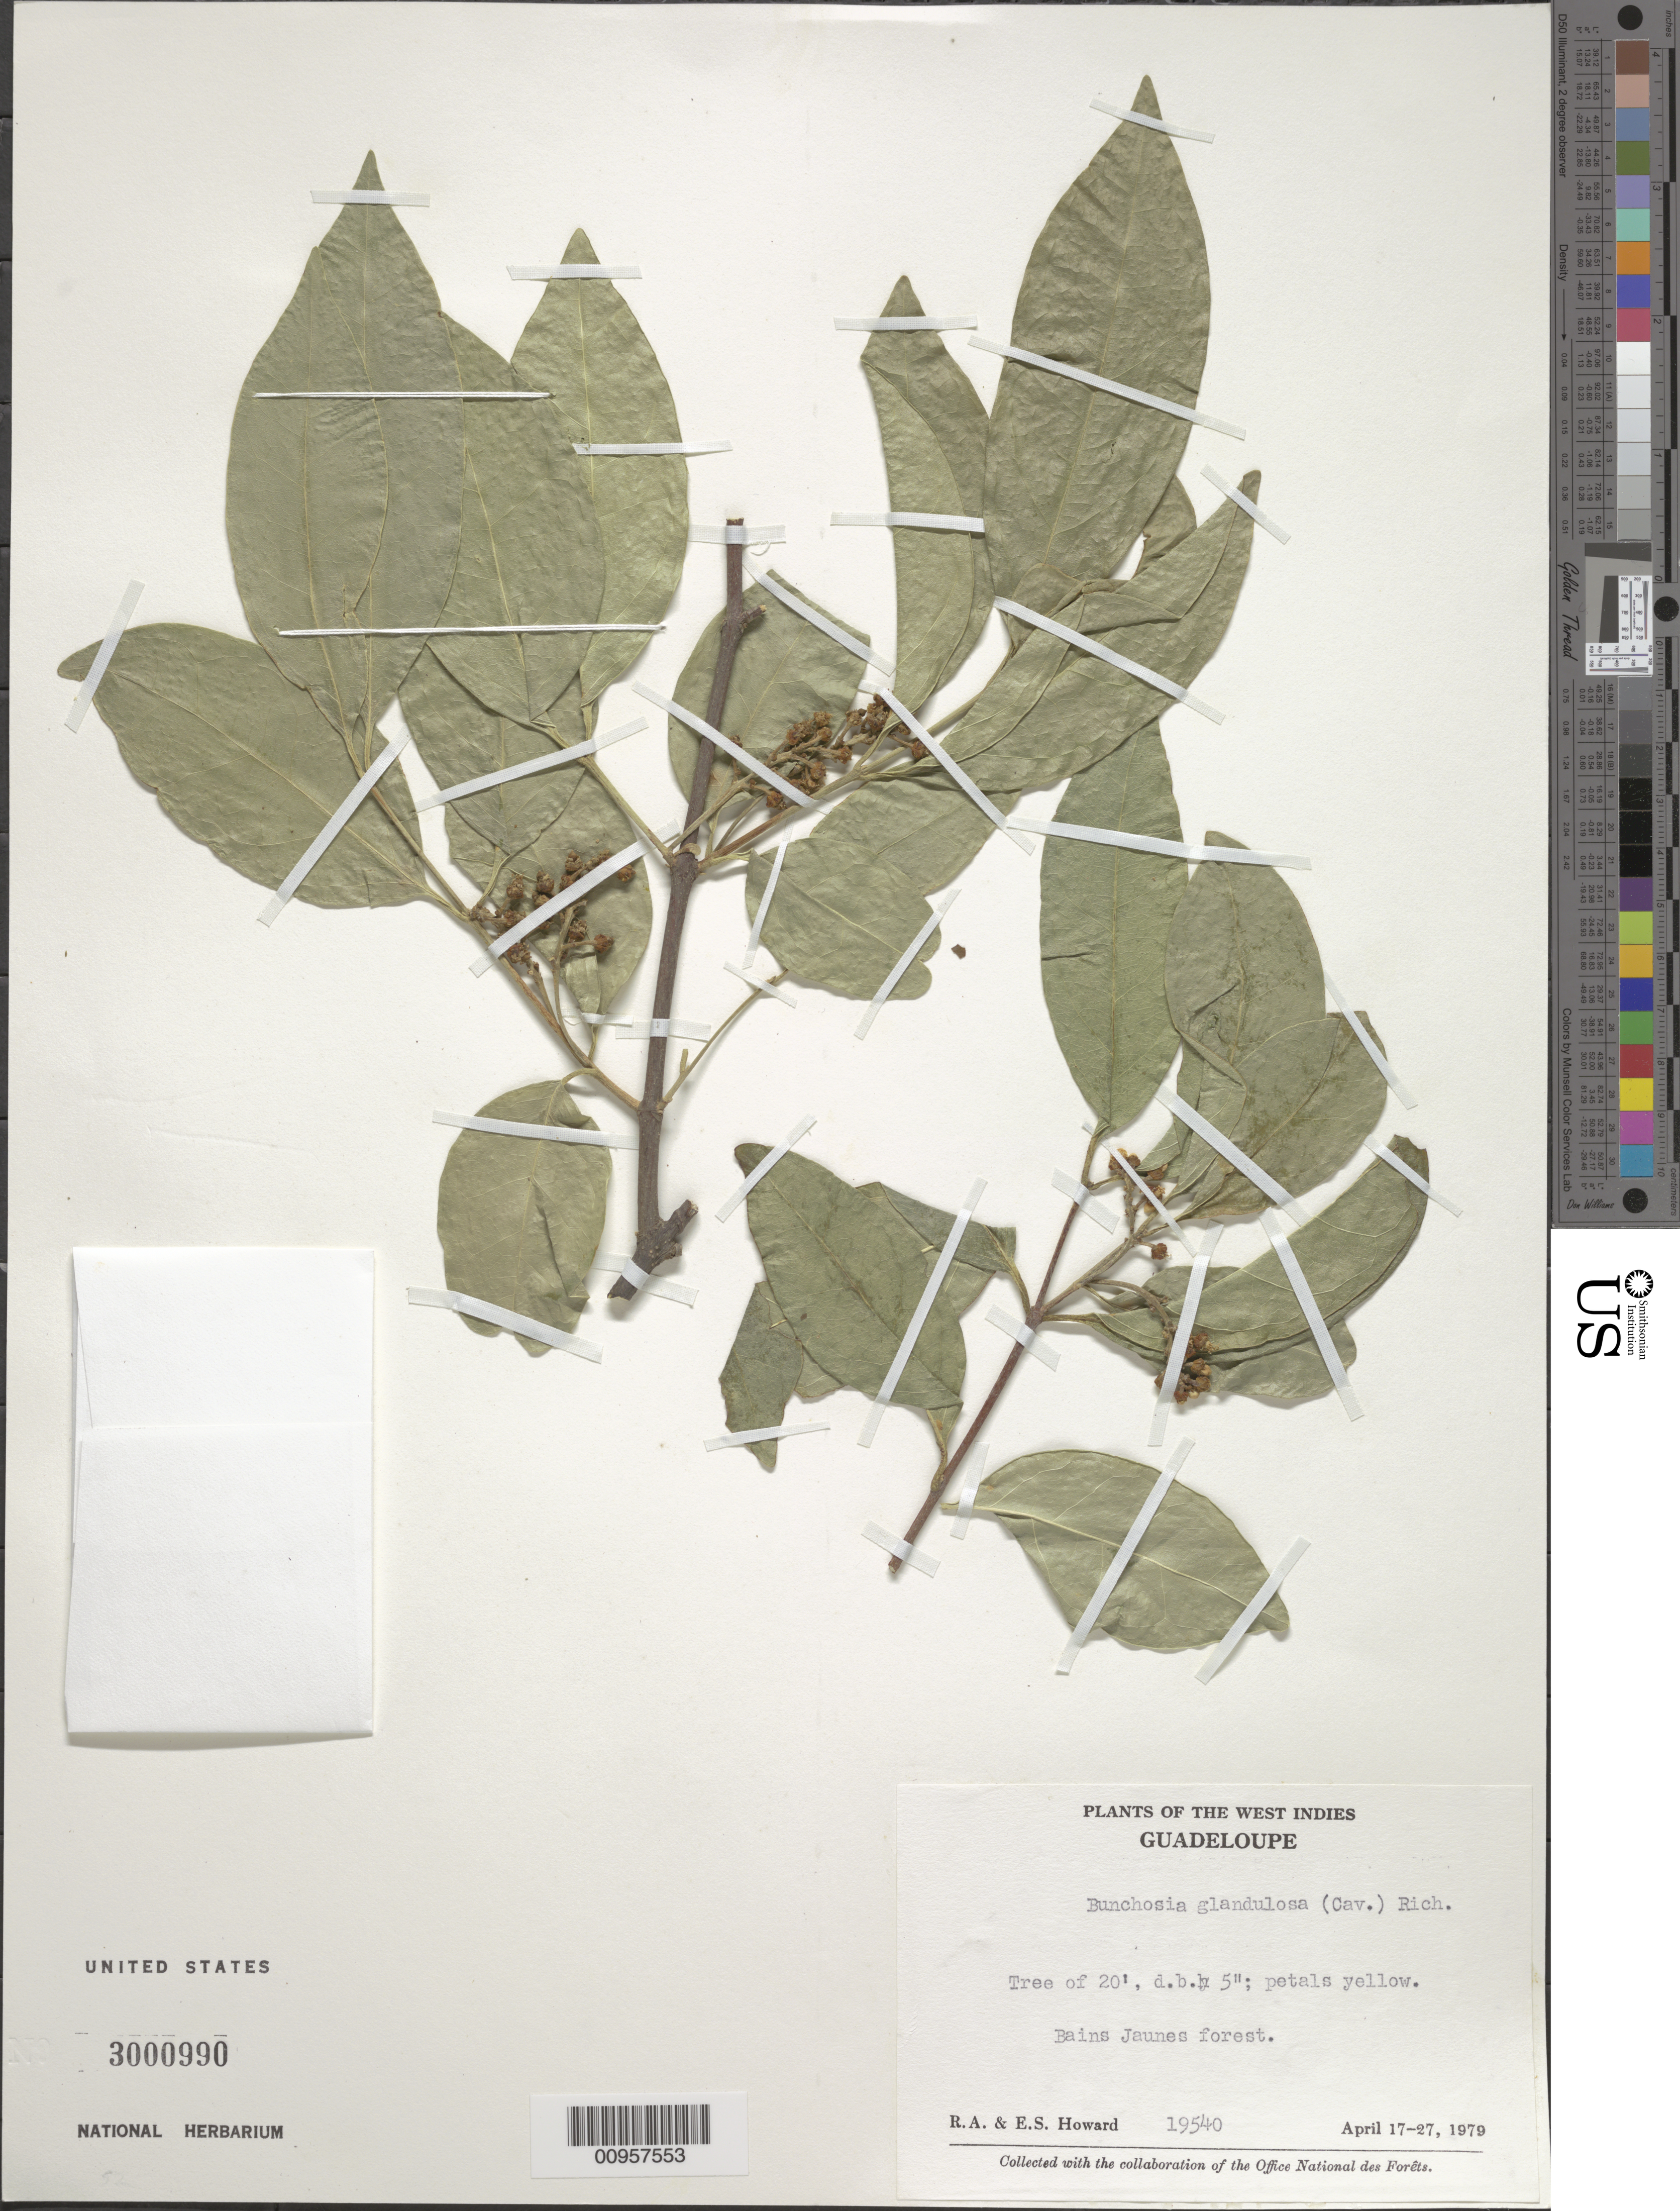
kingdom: Plantae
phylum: Tracheophyta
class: Magnoliopsida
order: Malpighiales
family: Malpighiaceae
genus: Bunchosia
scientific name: Bunchosia glandulosa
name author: (Cav.) DC.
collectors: R. A. Howard & E. S. Howard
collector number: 19540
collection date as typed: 17 Apr 1979 to 27 Apr 1979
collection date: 1979-04-17/1979-04-27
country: Guadeloupe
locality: Bains Jaunes Forest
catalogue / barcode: US 3000990